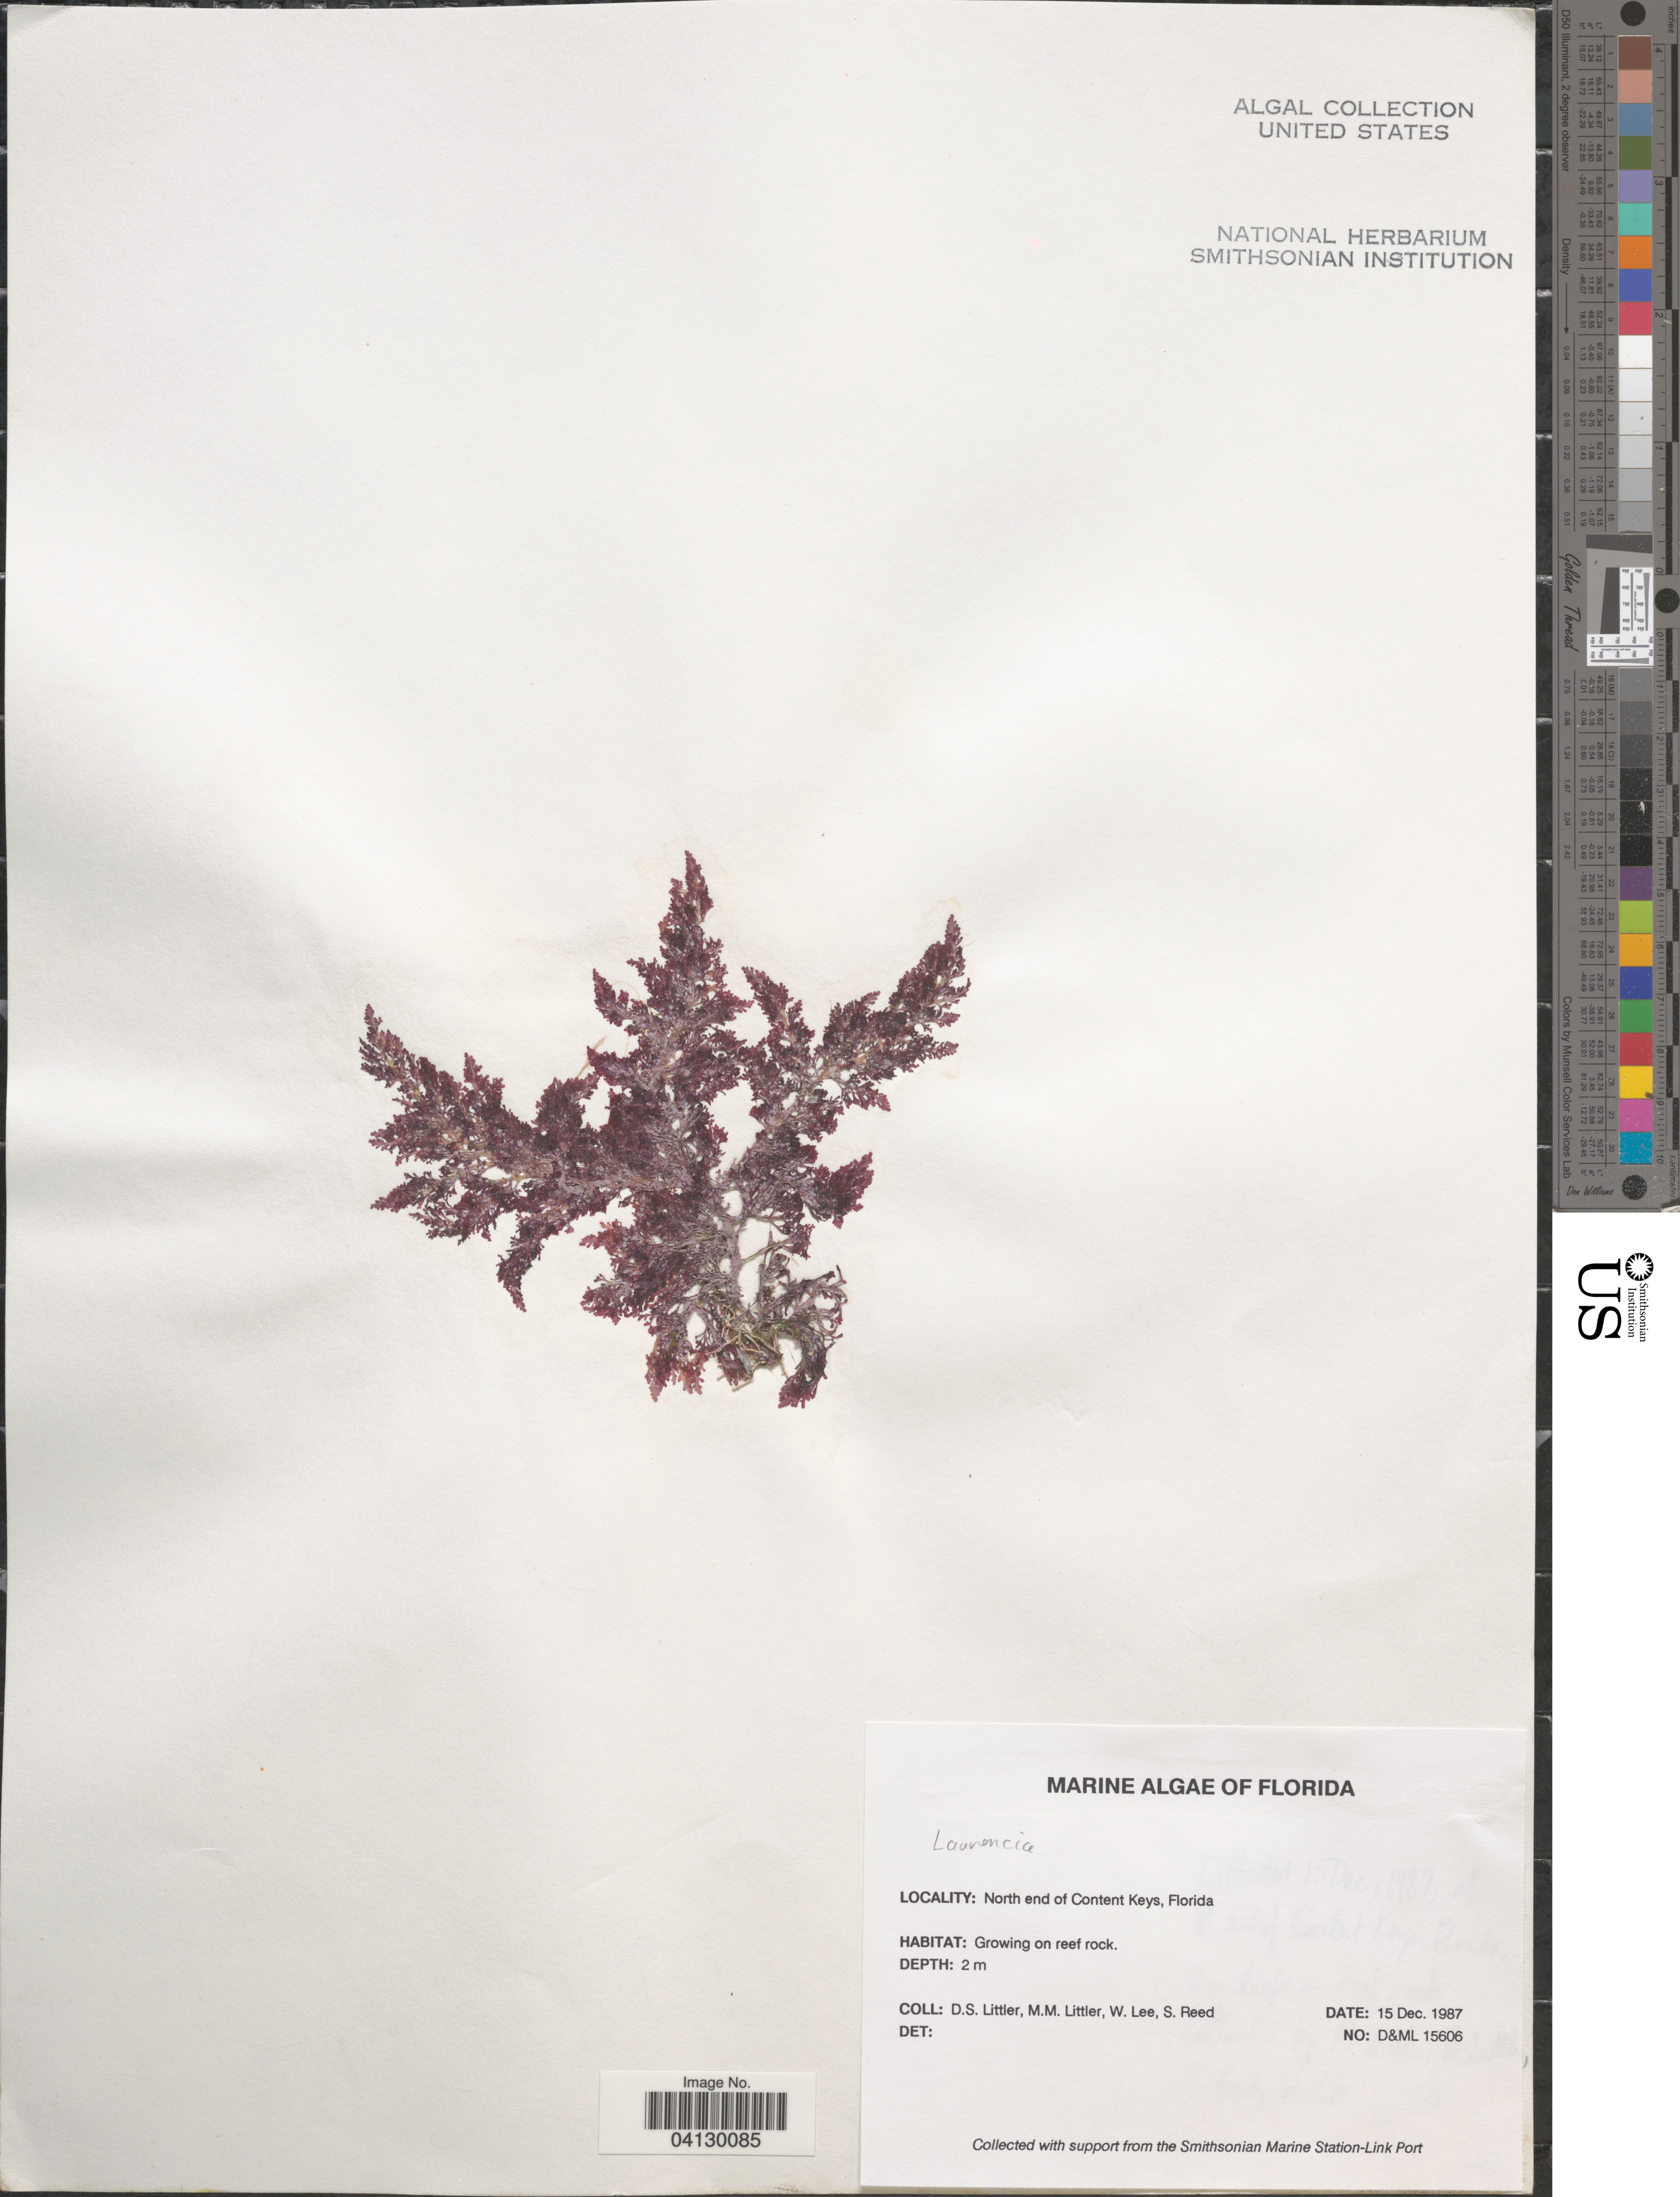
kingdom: Plantae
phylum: Rhodophyta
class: Florideophyceae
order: Ceramiales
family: Rhodomelaceae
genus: Laurencia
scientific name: Laurencia sp.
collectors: D. S. Littler, W. Lee & S. Reed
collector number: D&ML 15606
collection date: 1987-12-15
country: United States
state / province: Florida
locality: North end of Content Keys.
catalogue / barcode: US 328817